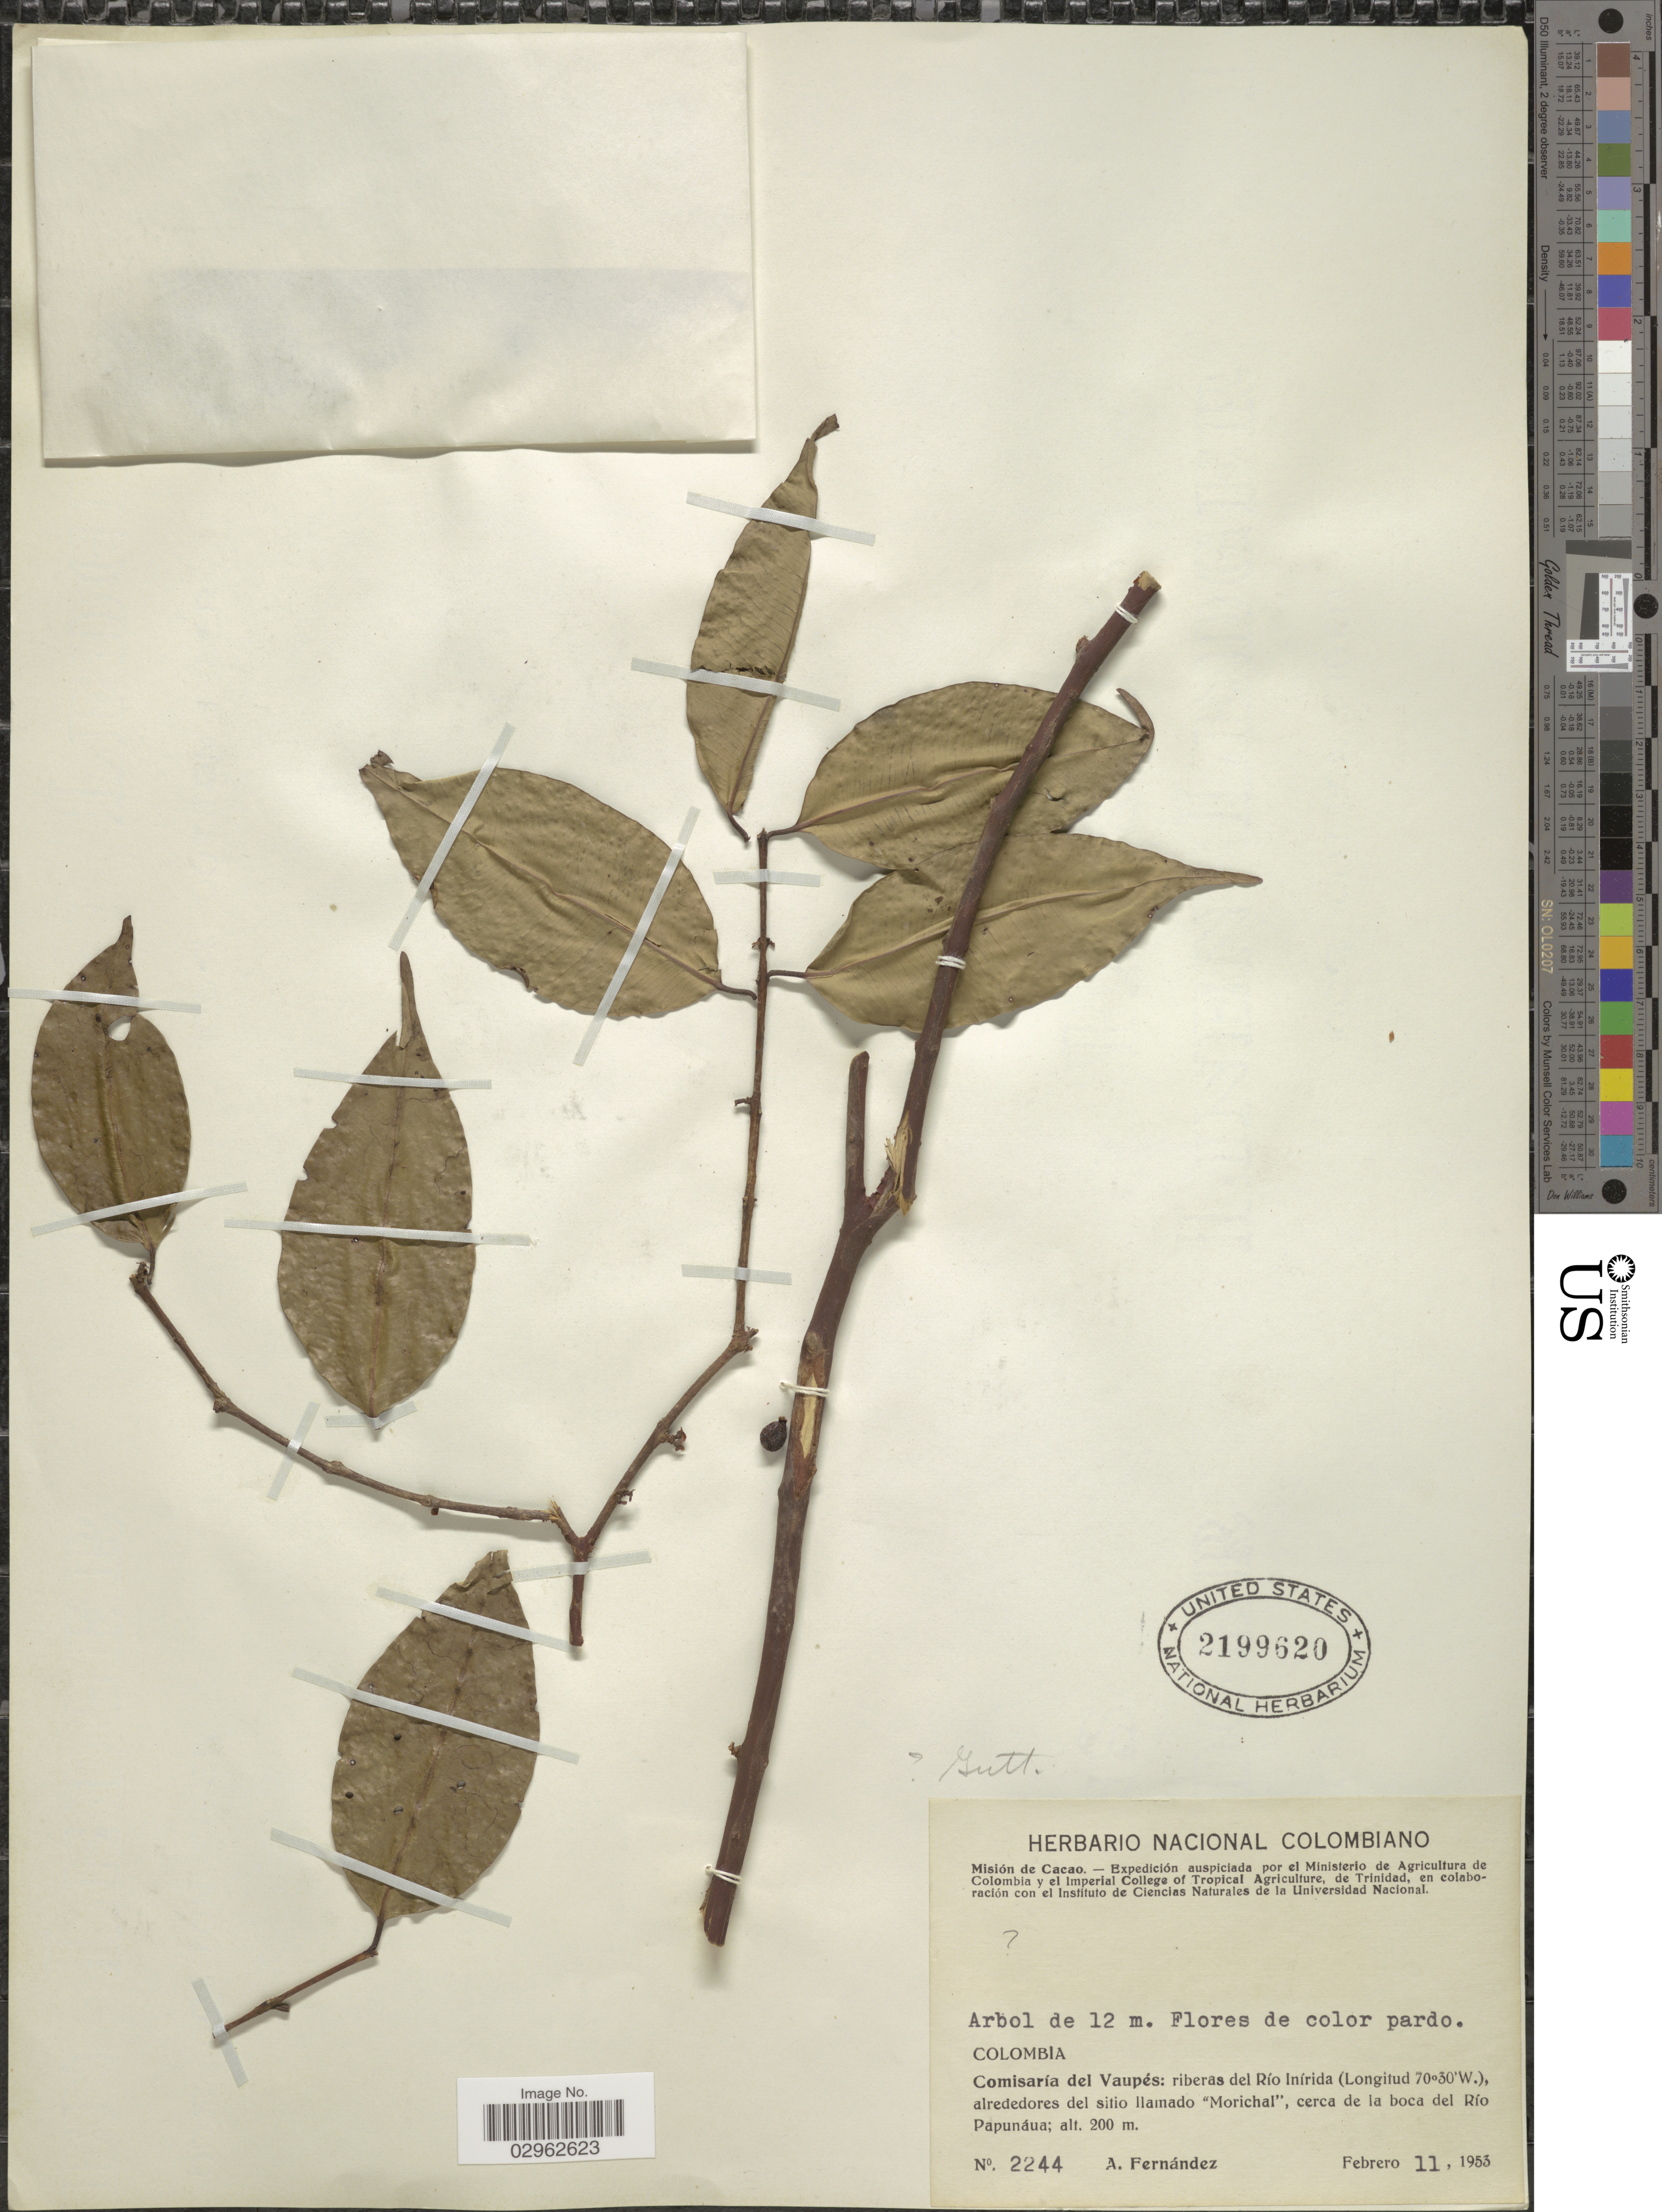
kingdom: Plantae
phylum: Tracheophyta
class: Magnoliopsida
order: Malpighiales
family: Clusiaceae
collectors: A. Fernández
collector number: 2244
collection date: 1953-02-11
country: Colombia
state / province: Vaupés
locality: Comisaría del Vaupés: riberas del Río Inírida, alrededores del sitio llamado "Morichal", cerca de la boca del Río Papunáua.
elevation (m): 200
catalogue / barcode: US 2199620